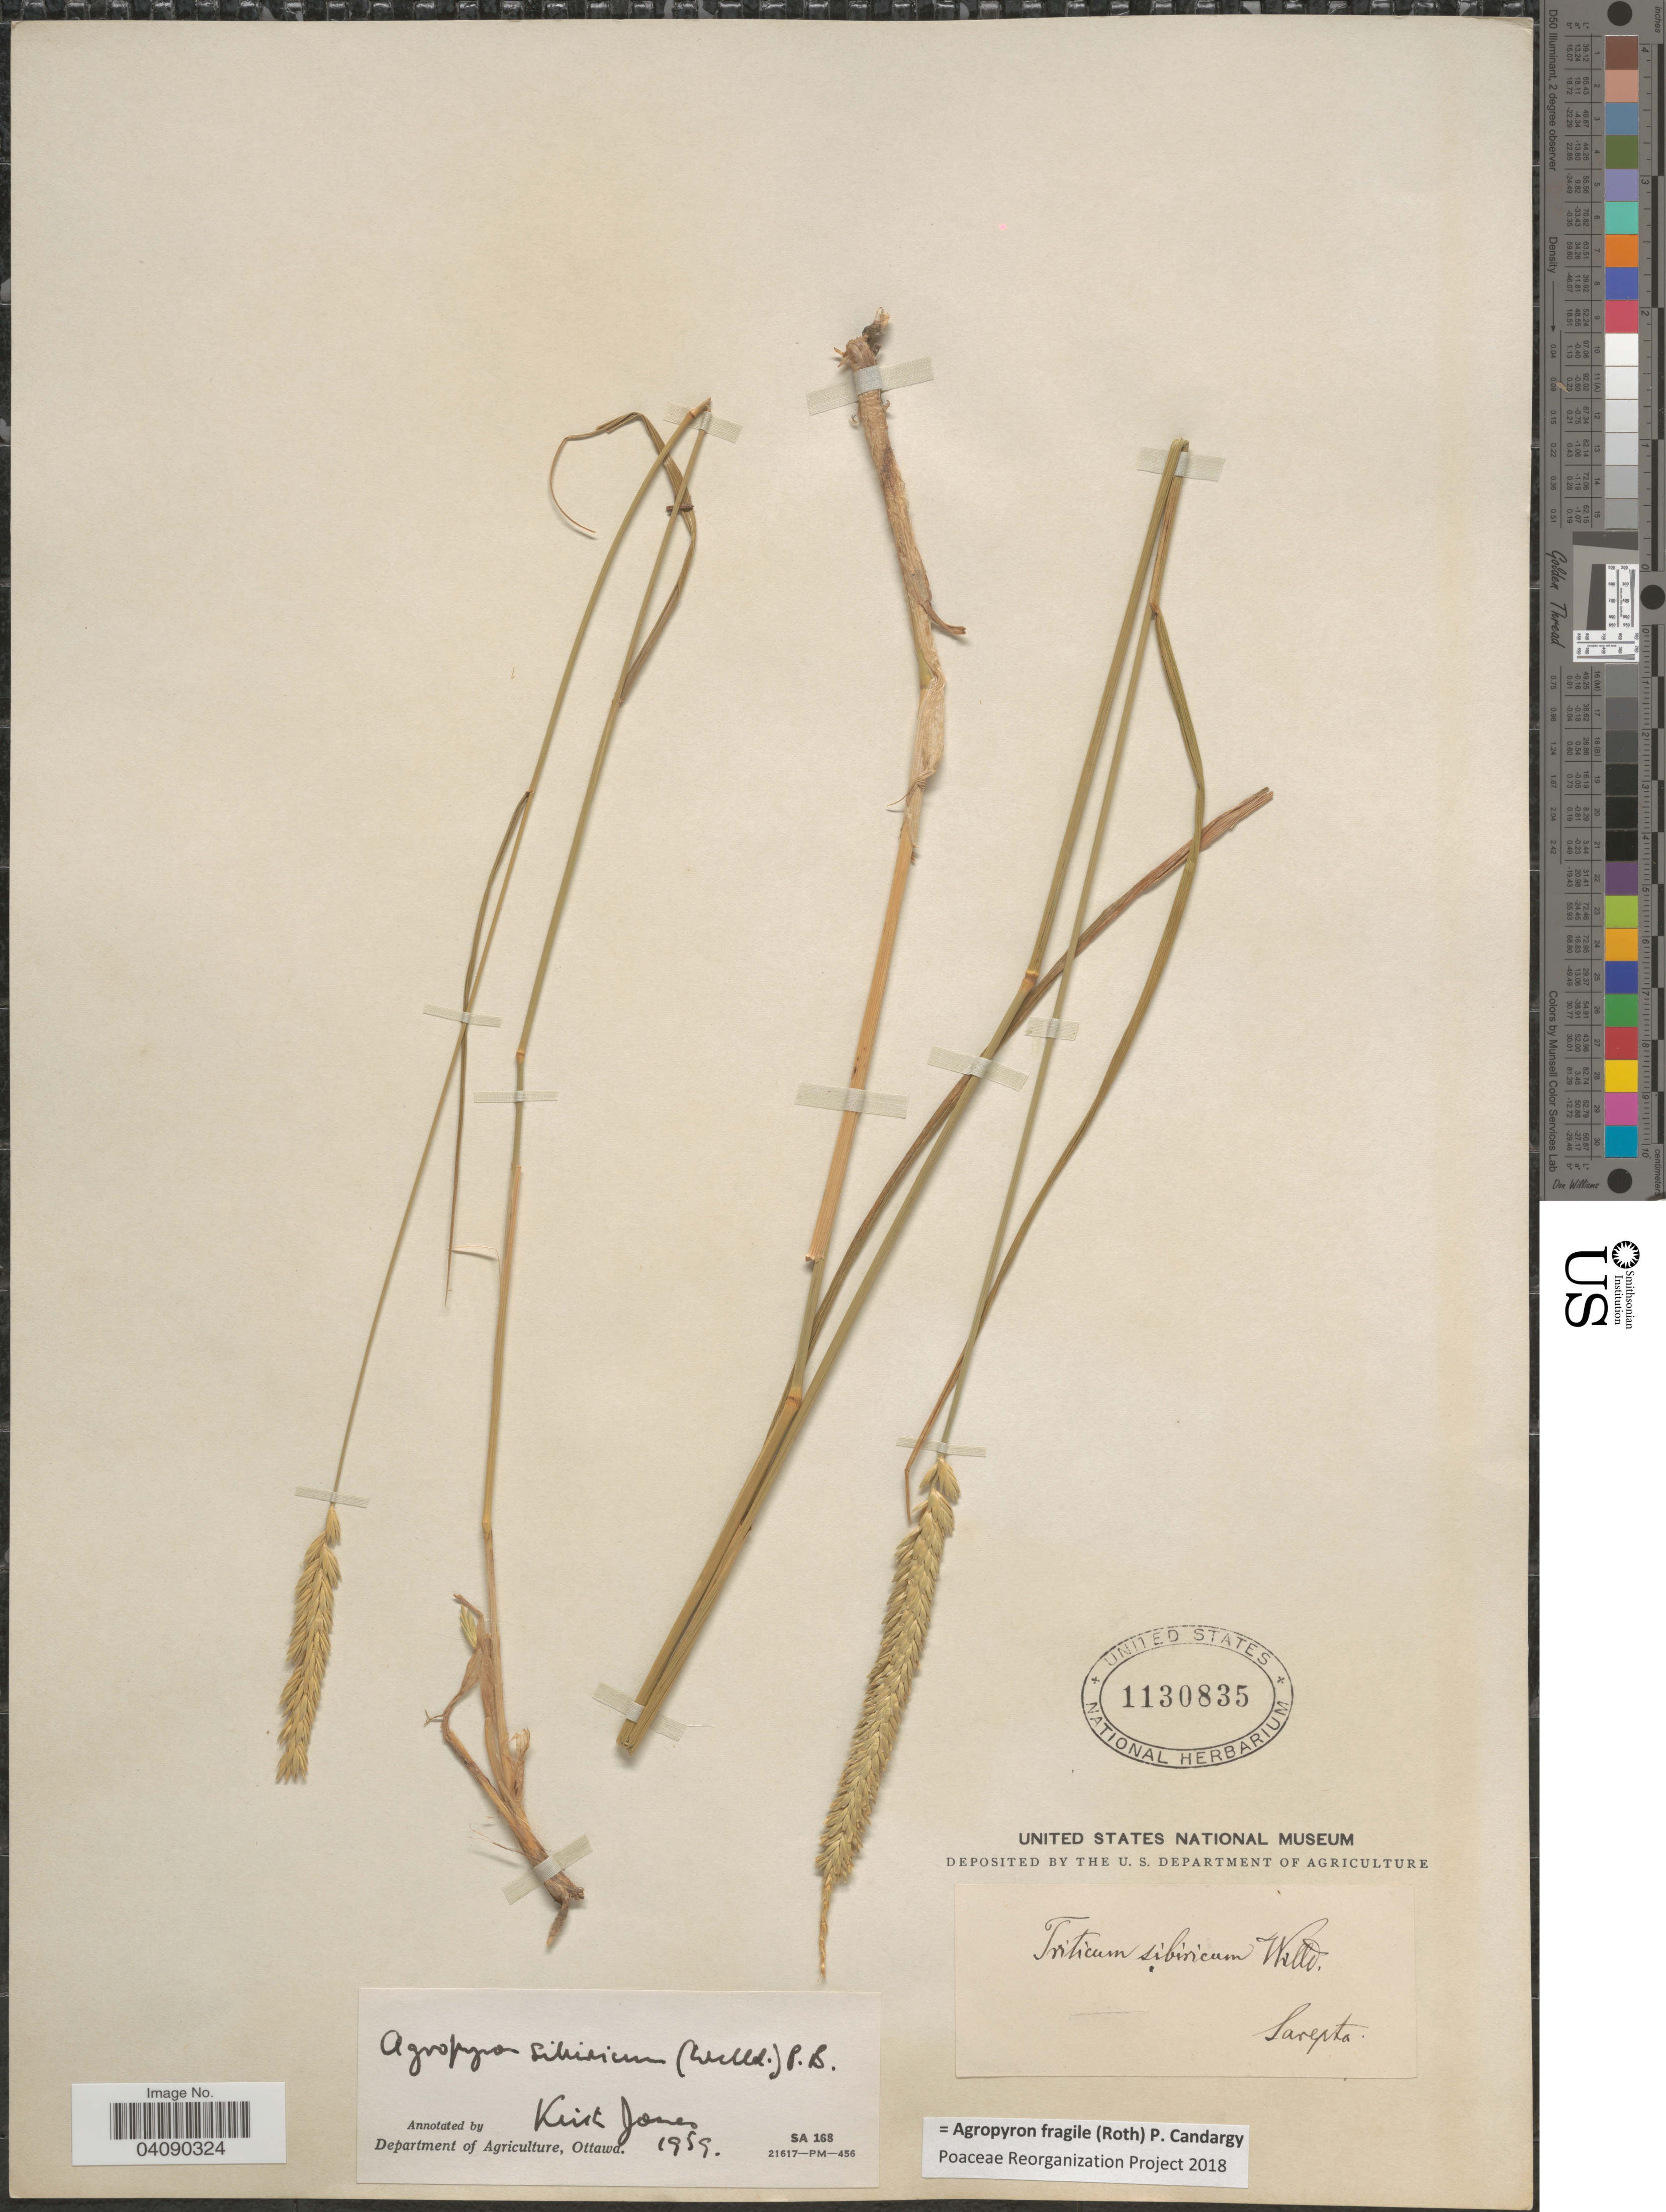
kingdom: Plantae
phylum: Tracheophyta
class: Liliopsida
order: Poales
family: Poaceae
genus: Agropyron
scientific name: Agropyron fragile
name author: (Roth) Candargy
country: Russian Federation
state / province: Volgograd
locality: Sarepta.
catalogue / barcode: US 1130835